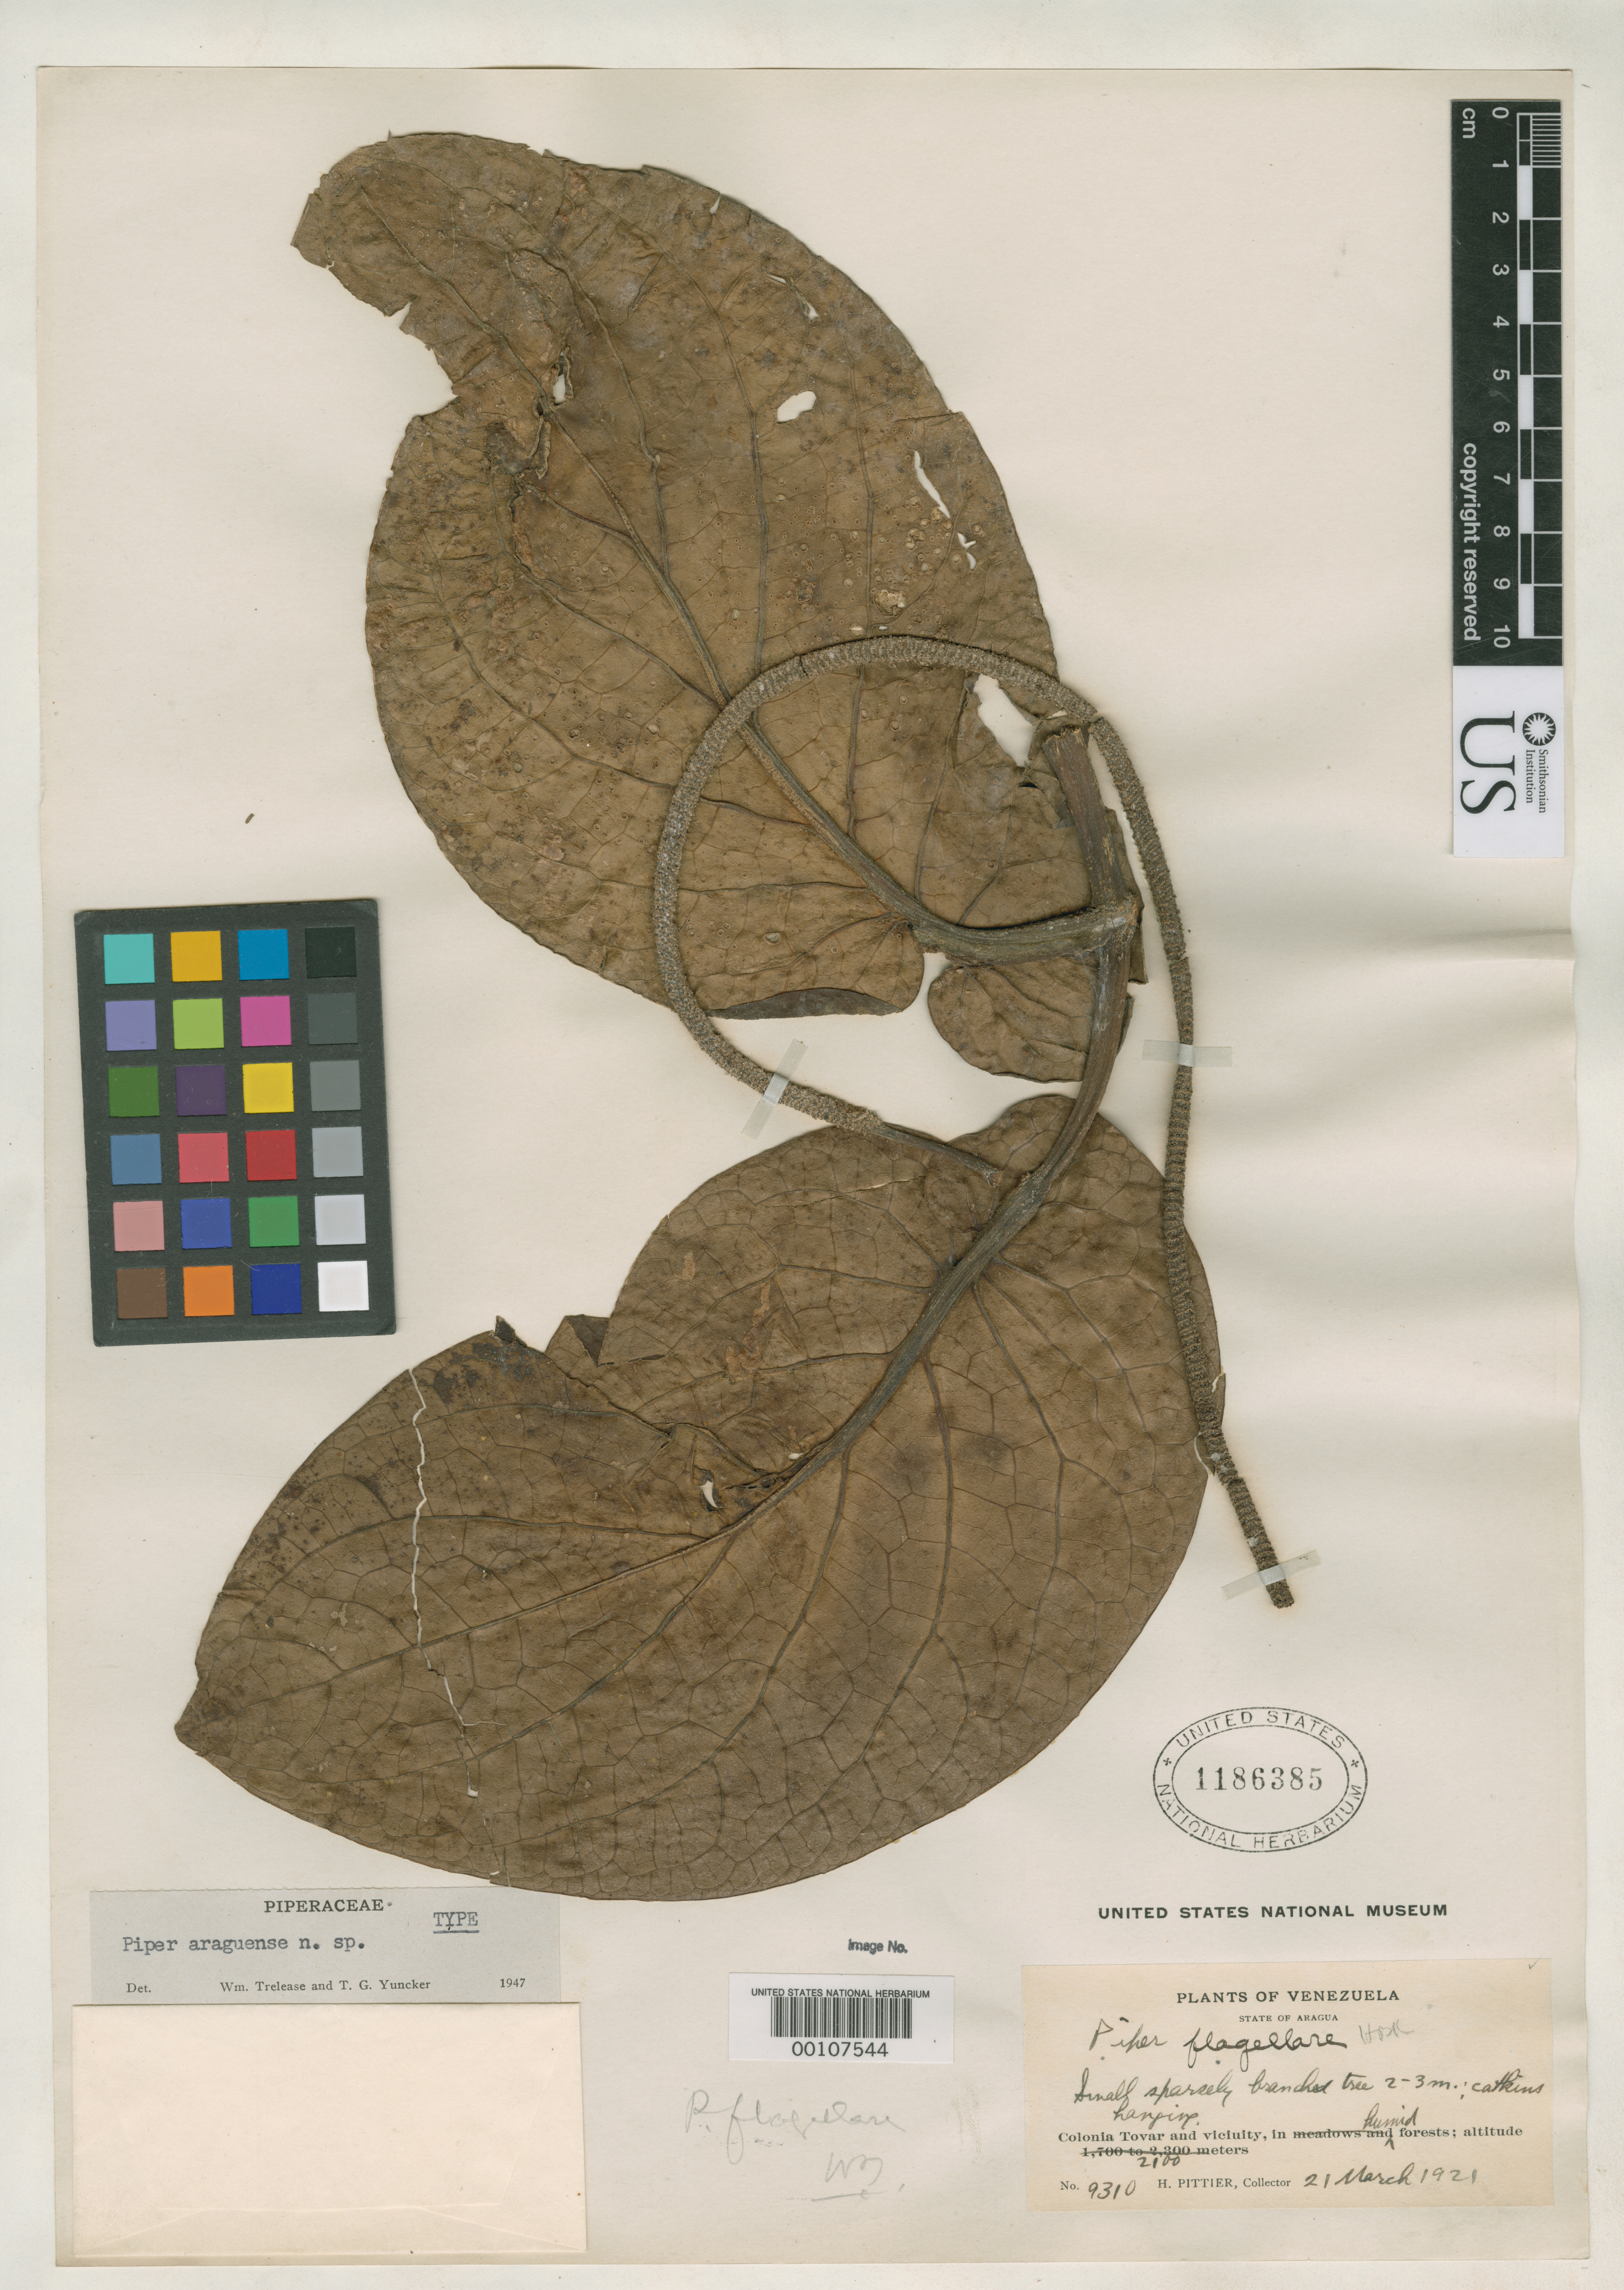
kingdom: Plantae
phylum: Tracheophyta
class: Magnoliopsida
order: Piperales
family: Piperaceae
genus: Piper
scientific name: Piper araguense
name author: Trel. & Yunck.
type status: Holotype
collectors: H. F. Pittier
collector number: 9310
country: Venezuela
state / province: Aragua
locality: Colonia Tovar.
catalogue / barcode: US 1186385